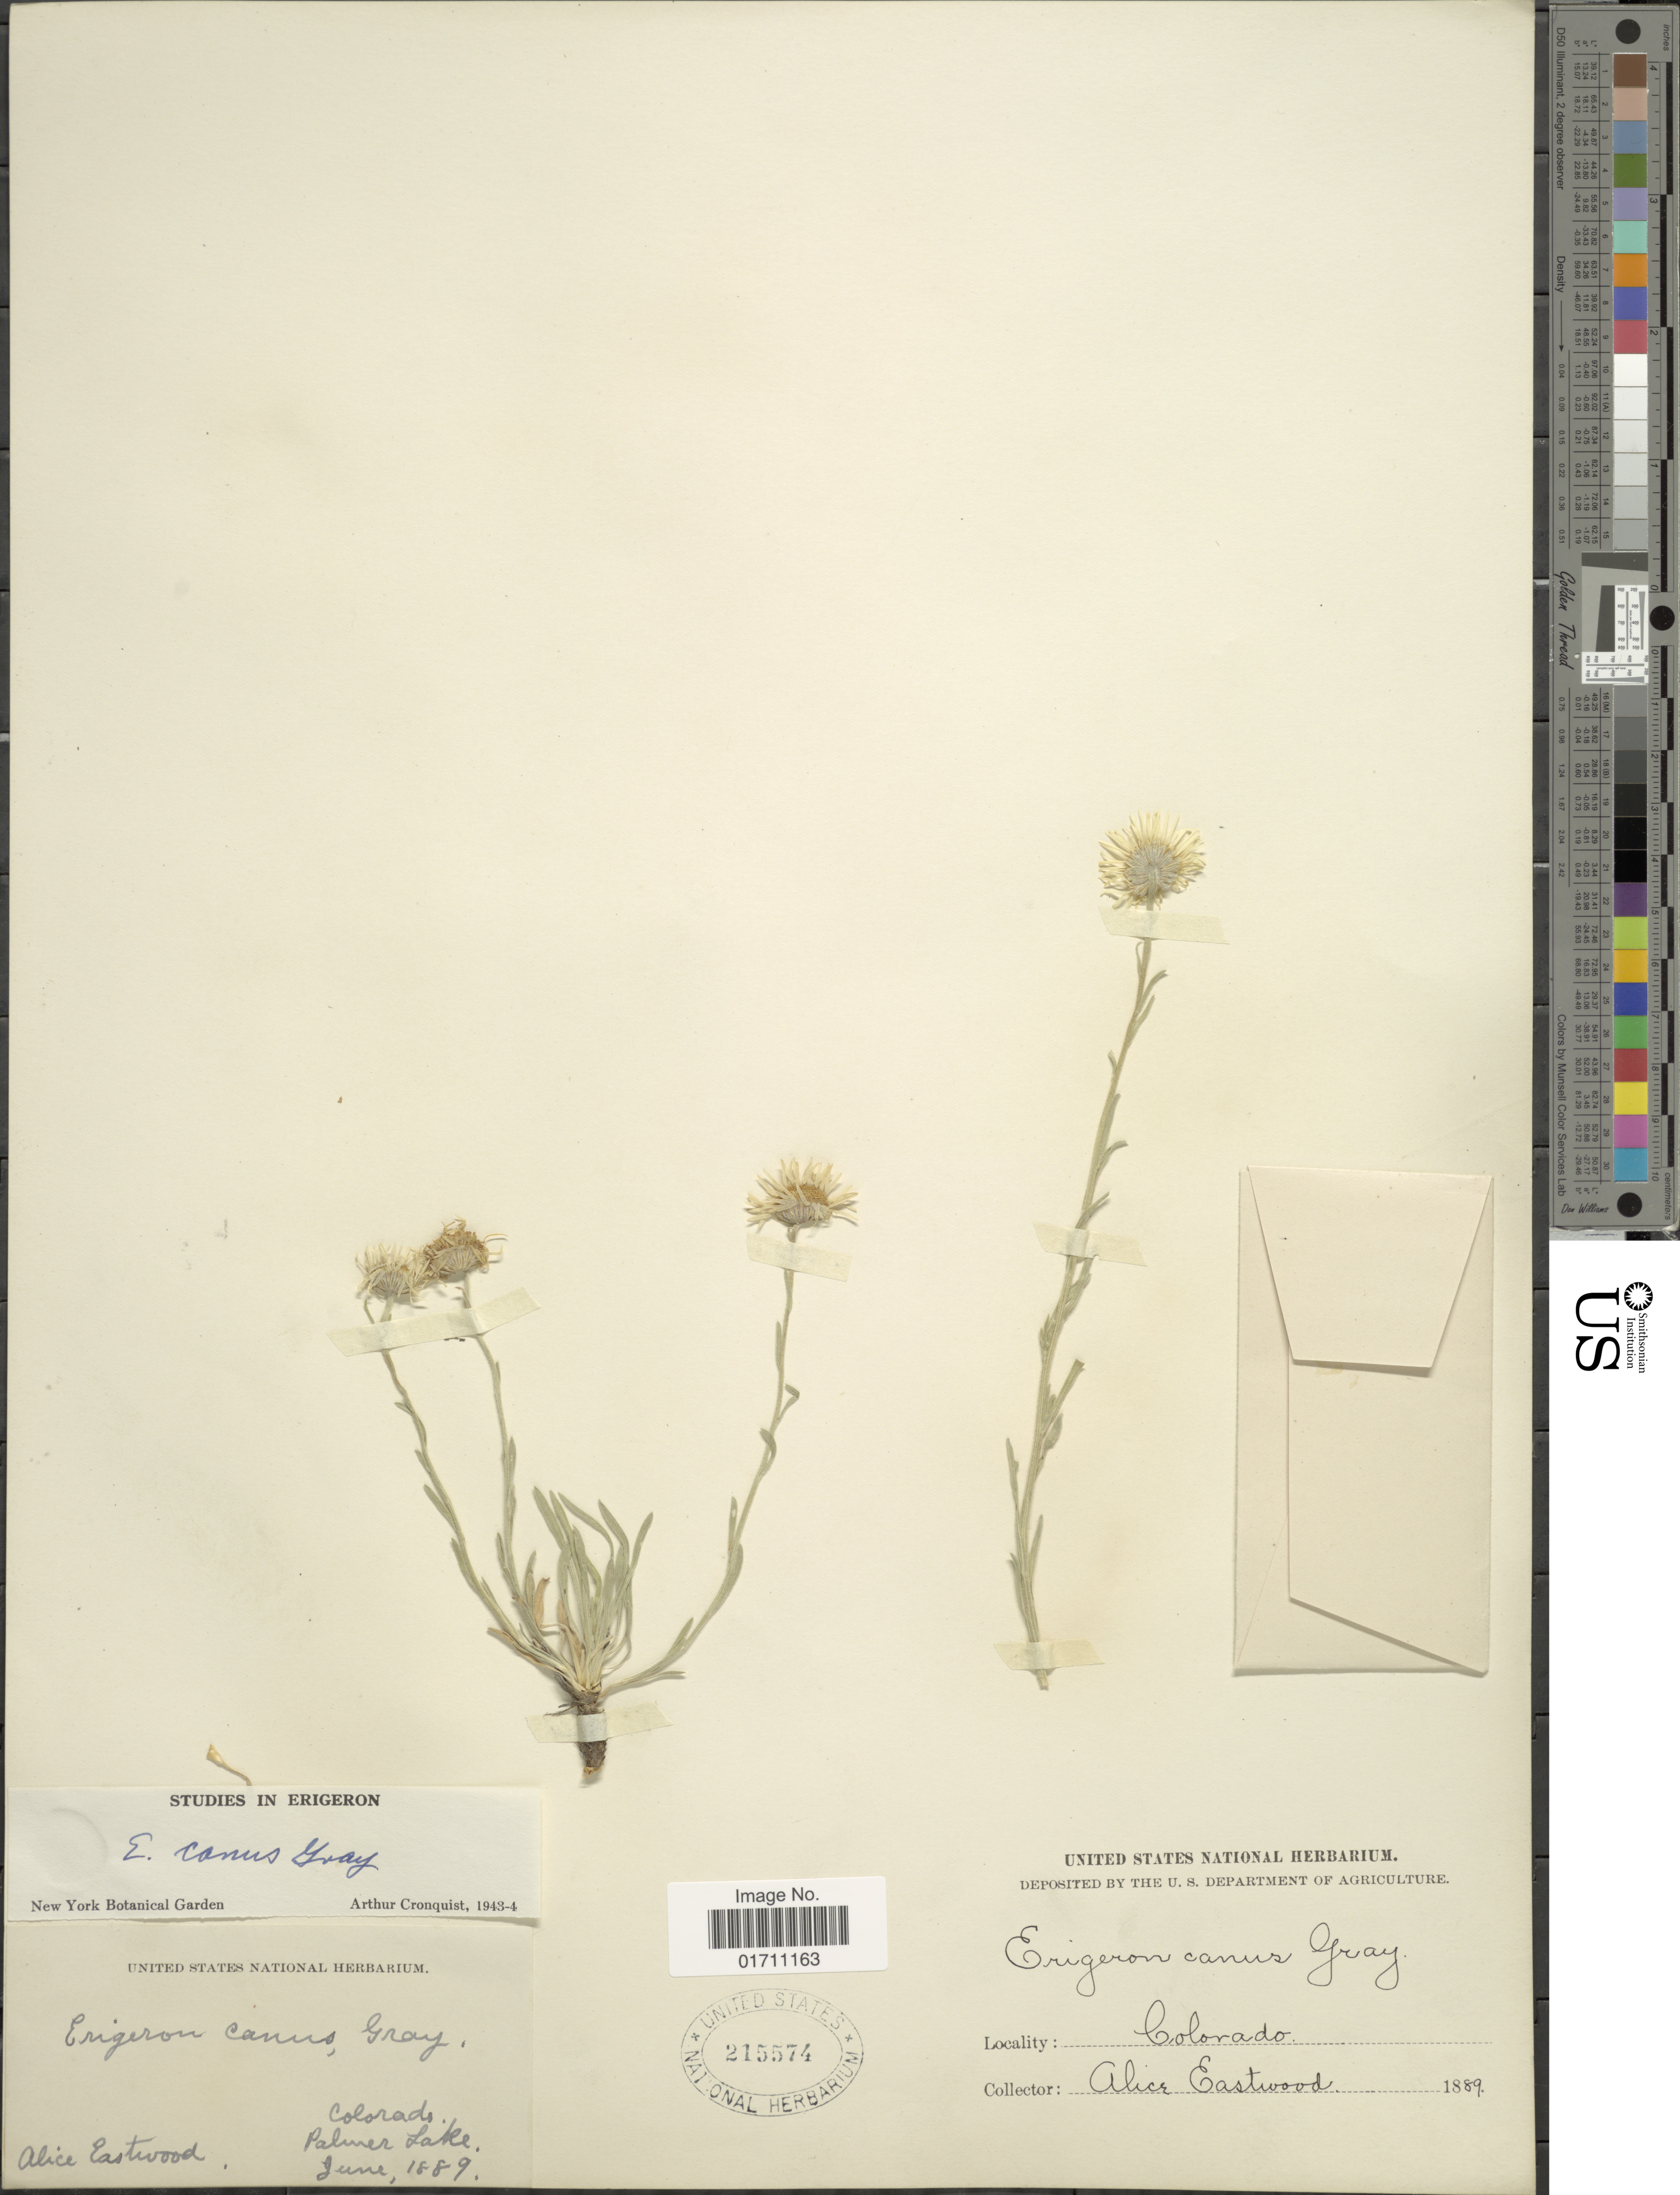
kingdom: Plantae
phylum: Tracheophyta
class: Magnoliopsida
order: Asterales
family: Asteraceae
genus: Erigeron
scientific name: Erigeron canus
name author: A. Gray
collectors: A. Eastwood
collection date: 1889-06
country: United States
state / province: Colorado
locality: Palmer Lake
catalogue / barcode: US 215574